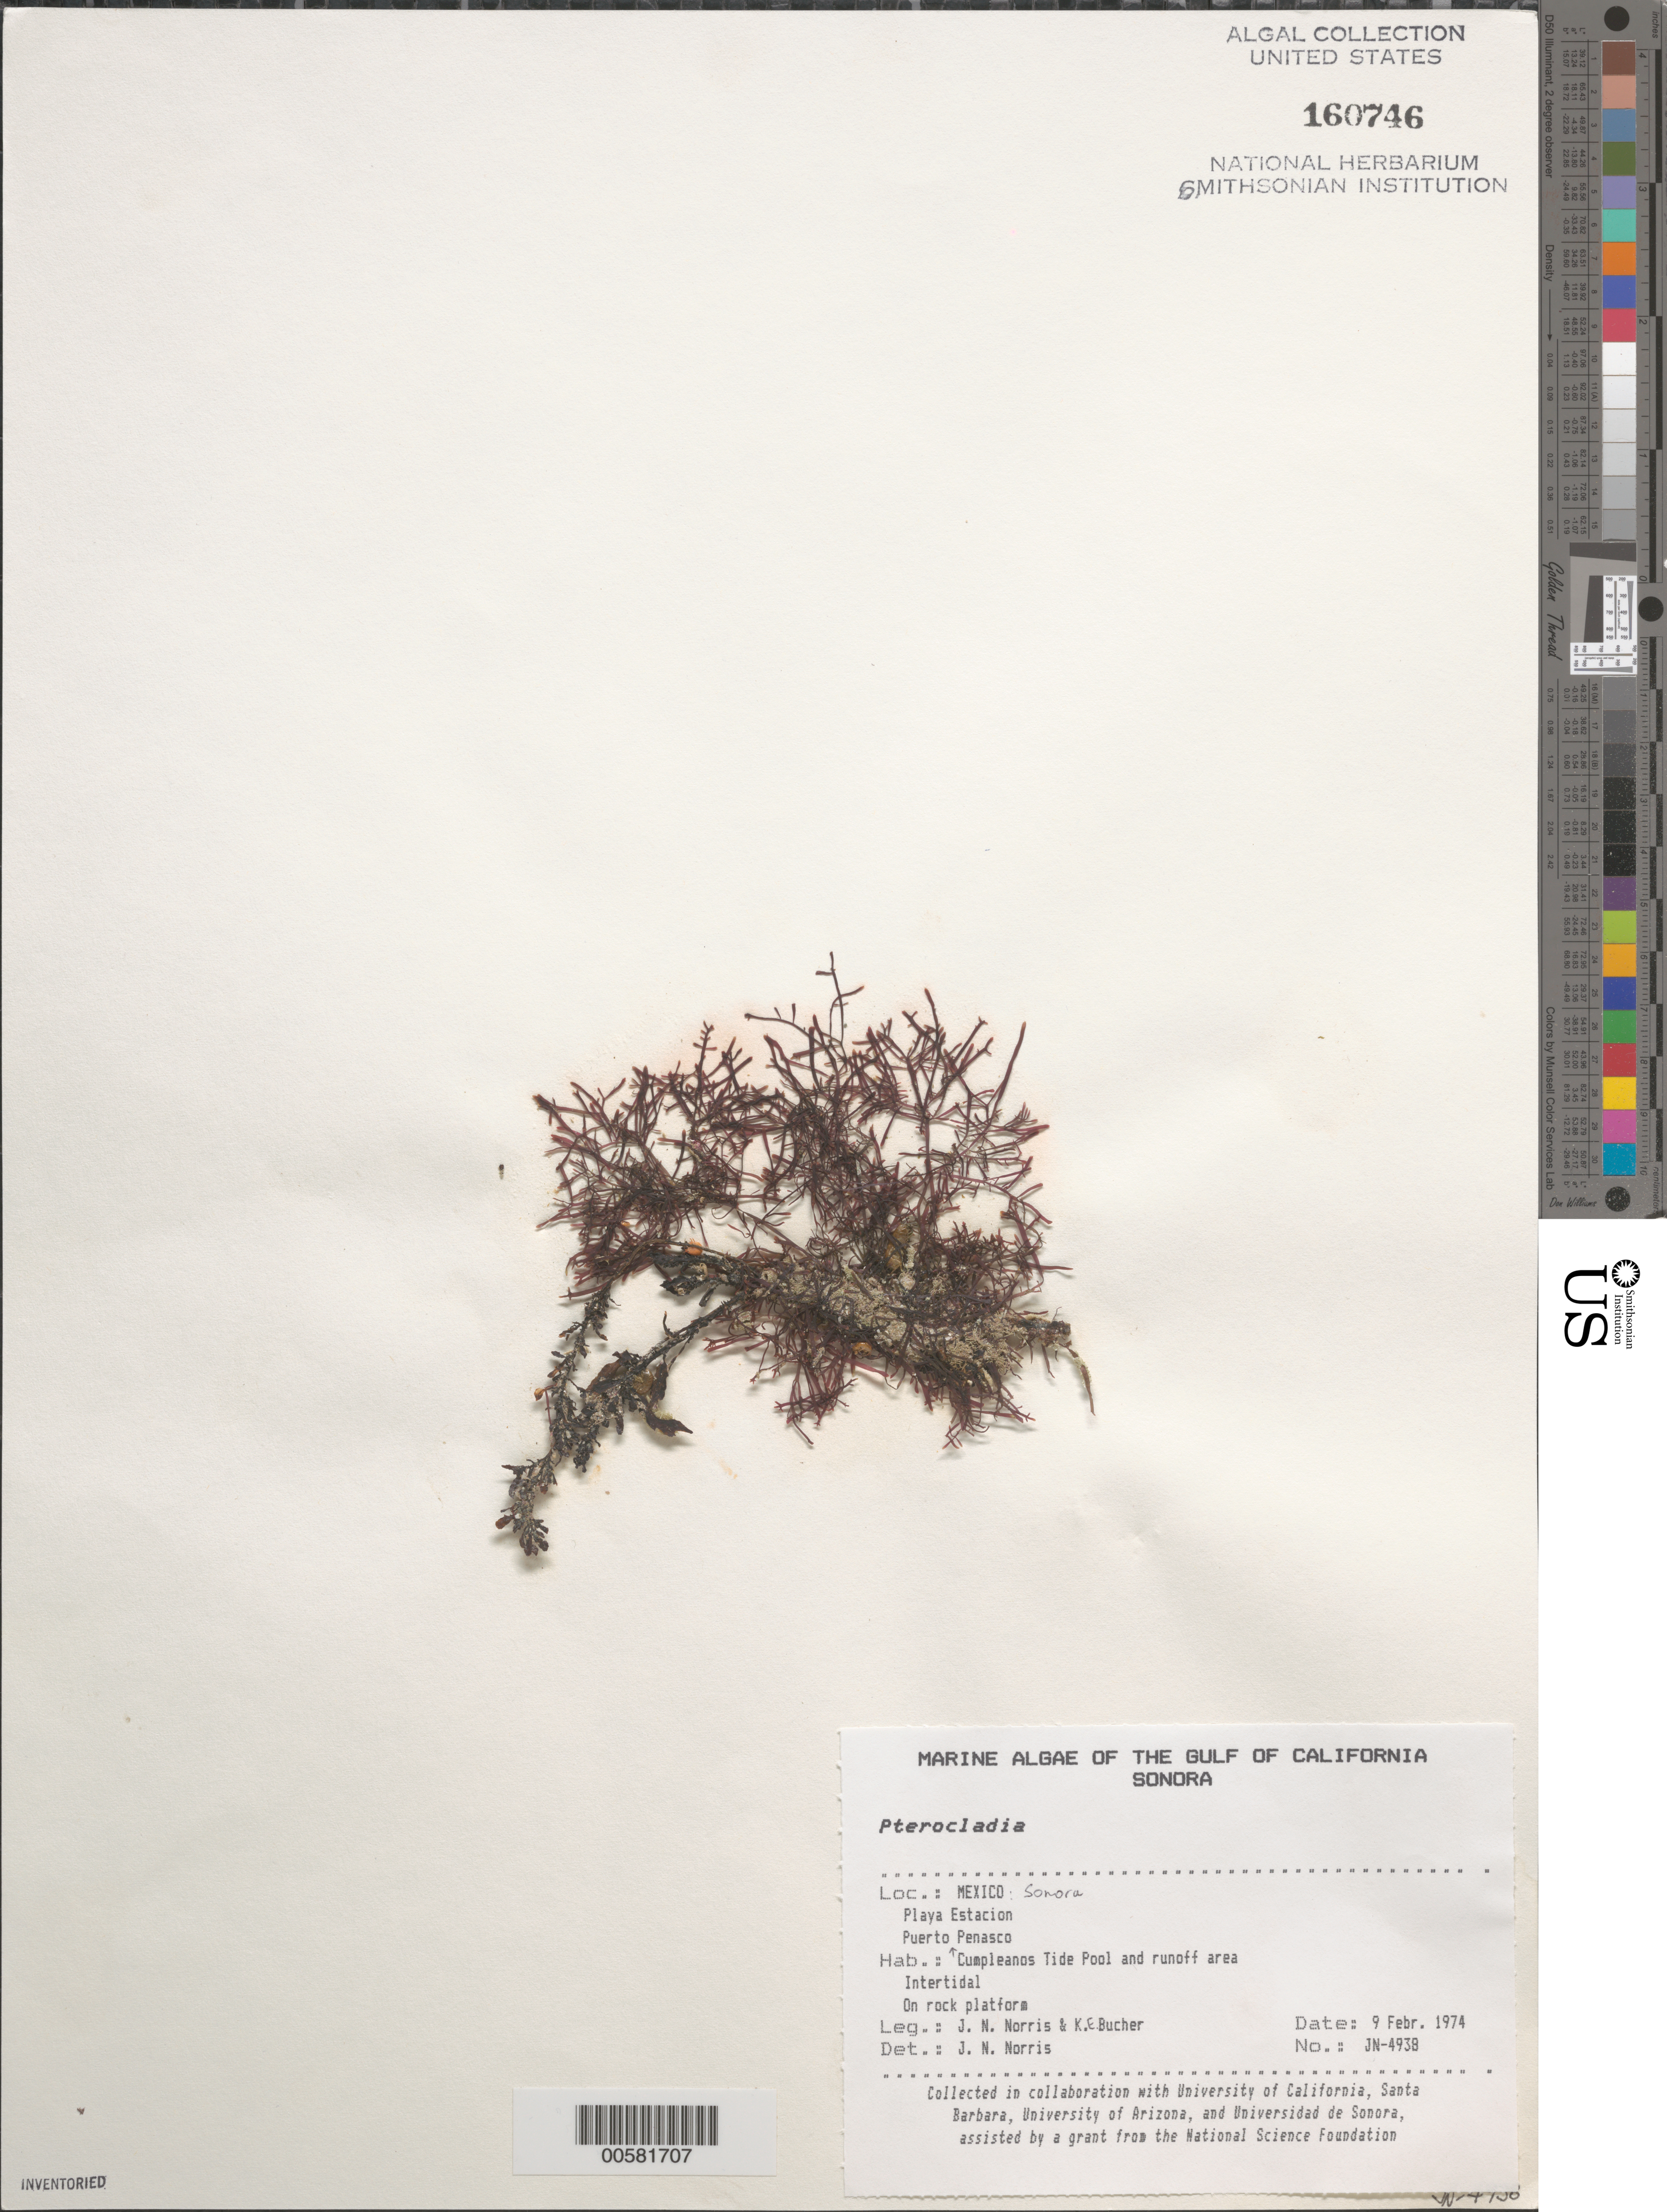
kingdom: Plantae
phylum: Rhodophyta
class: Florideophyceae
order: Gelidiales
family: Pterocladiaceae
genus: Pterocladia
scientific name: Pterocladia sp.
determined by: Norris, James N.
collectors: J. N. Norris & K. E. Bucher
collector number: JN-4938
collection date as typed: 09 Feb 1974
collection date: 1974-02-09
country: Mexico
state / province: Sonora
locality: Playa Estacion, Puerto Penasco, Cumpleanos tide pool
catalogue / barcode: US 160746